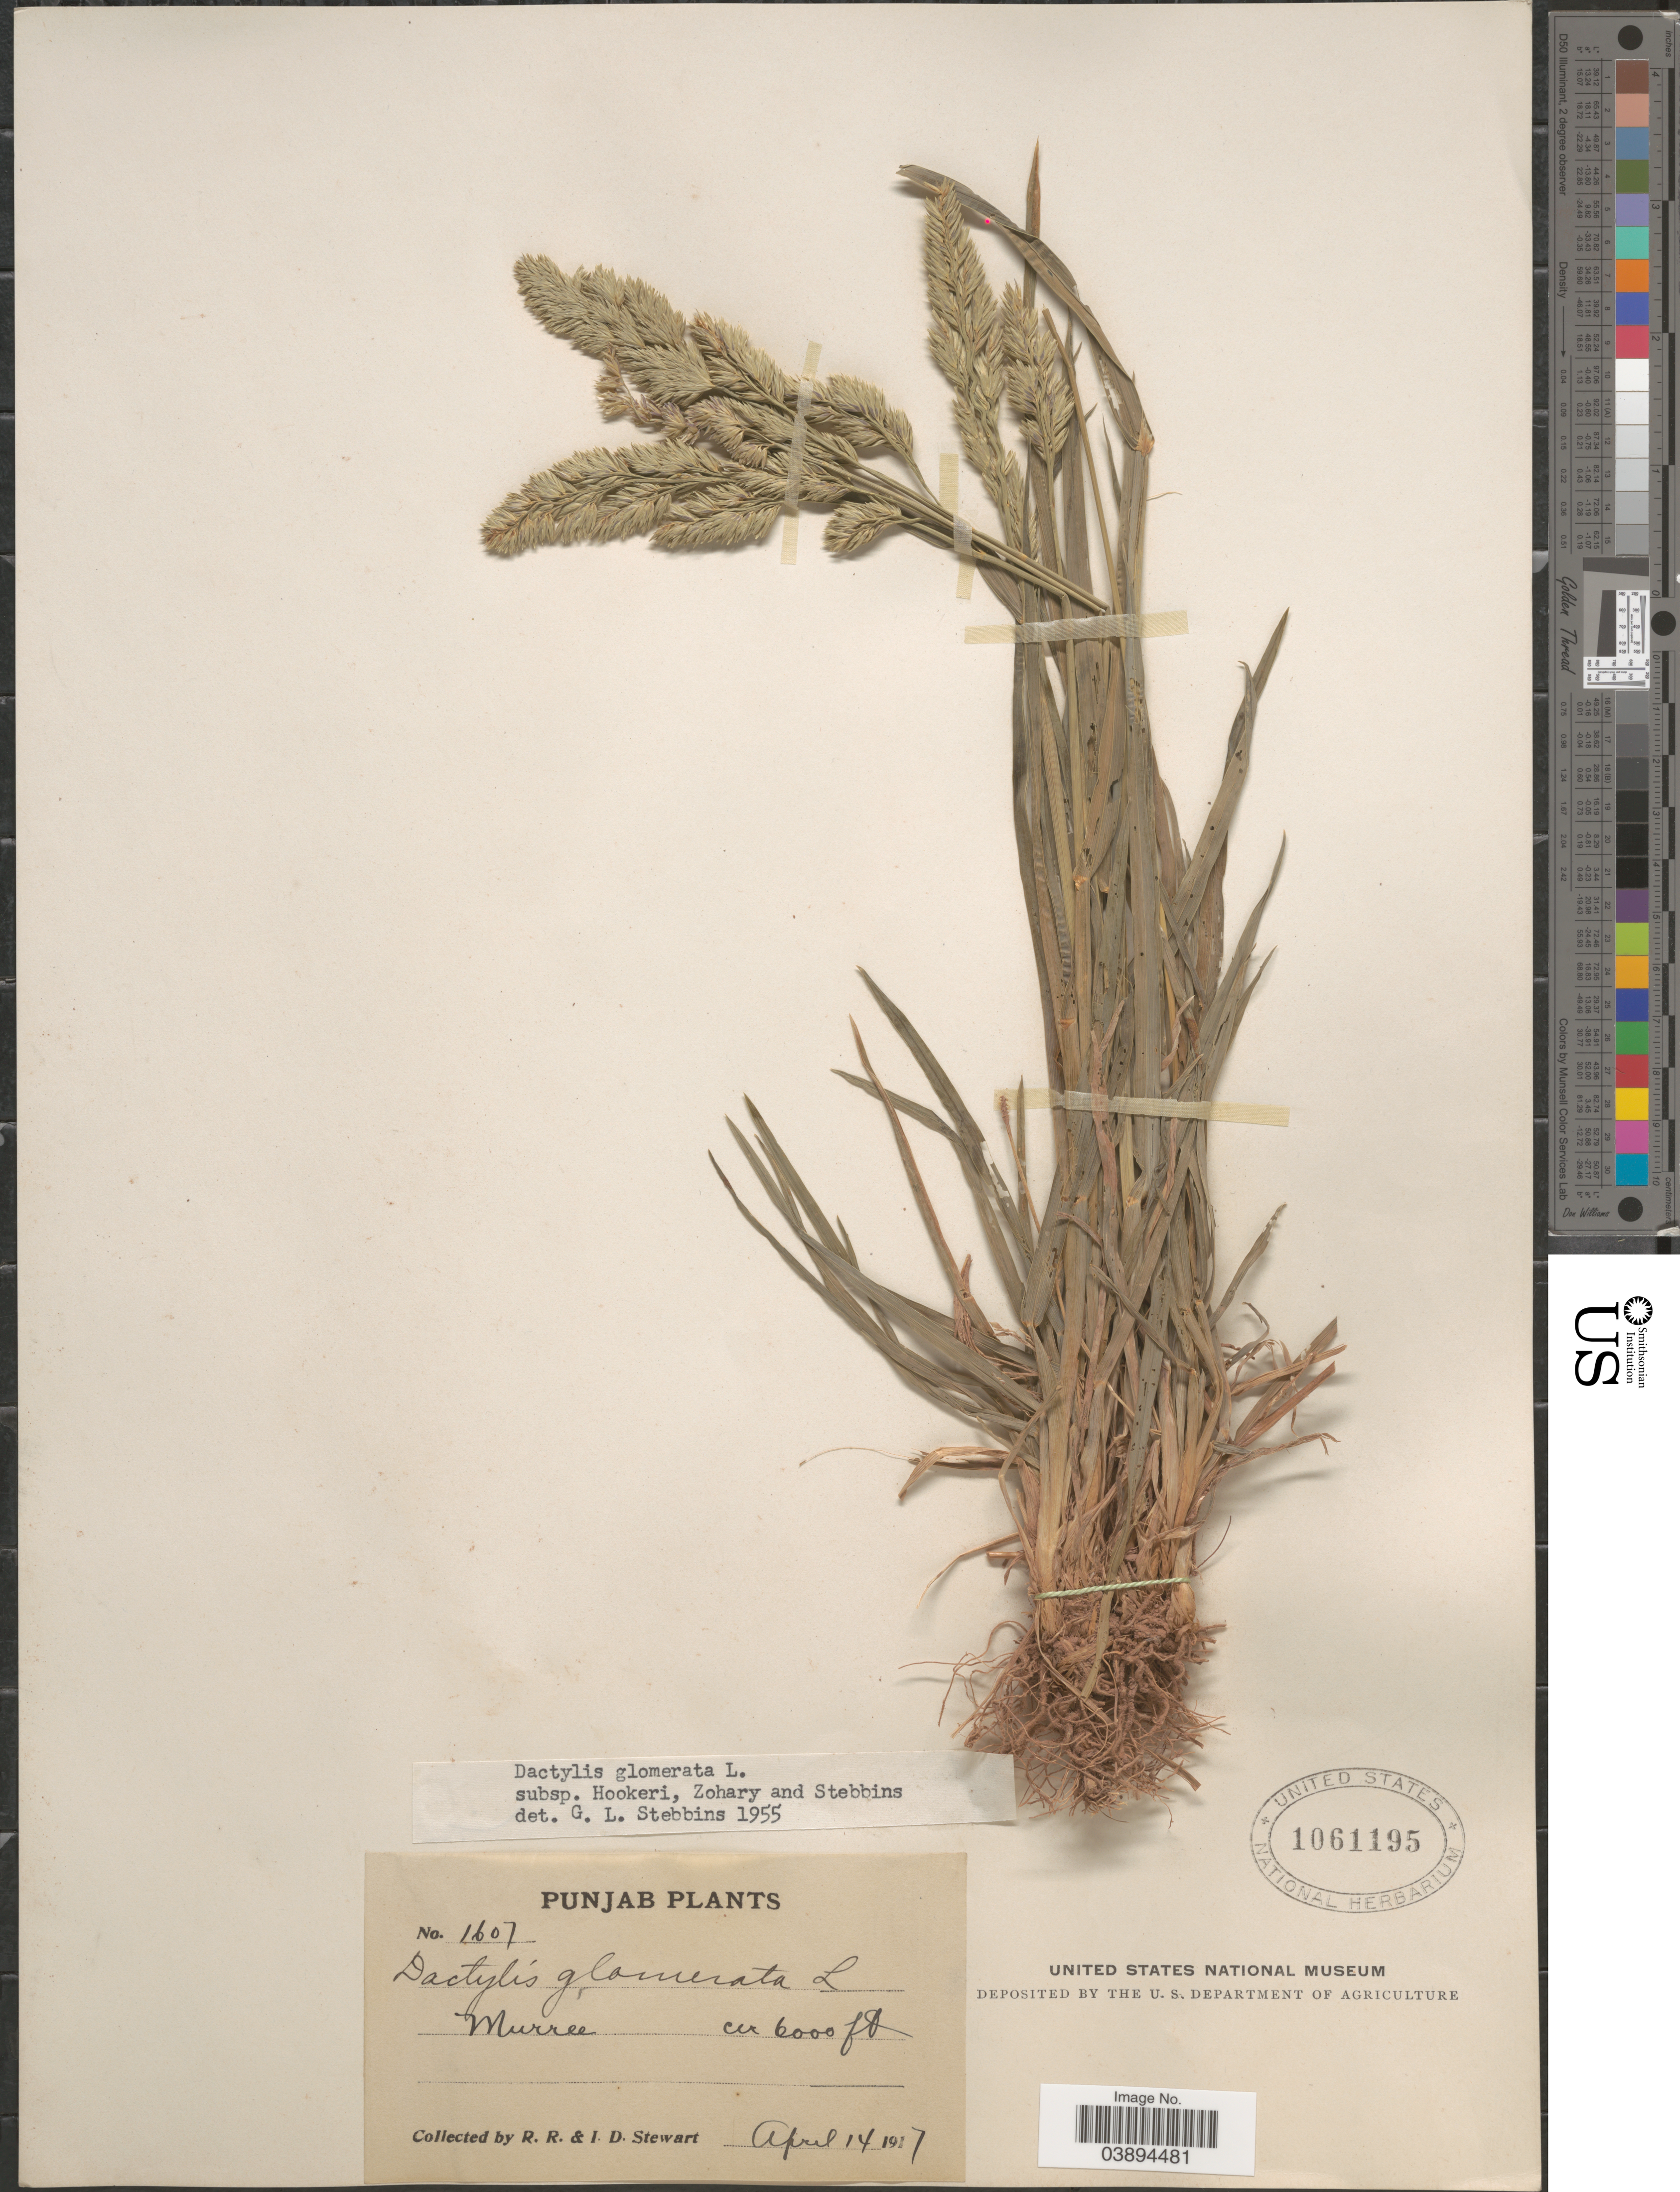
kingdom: Plantae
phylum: Tracheophyta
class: Liliopsida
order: Poales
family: Poaceae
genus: Dactylis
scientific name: Dactylis glomerata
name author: L.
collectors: R. Stewart & I. Stewart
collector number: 1607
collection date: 1917-04-14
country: Pakistan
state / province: Punjab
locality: Murree.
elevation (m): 1829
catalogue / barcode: US 1061195